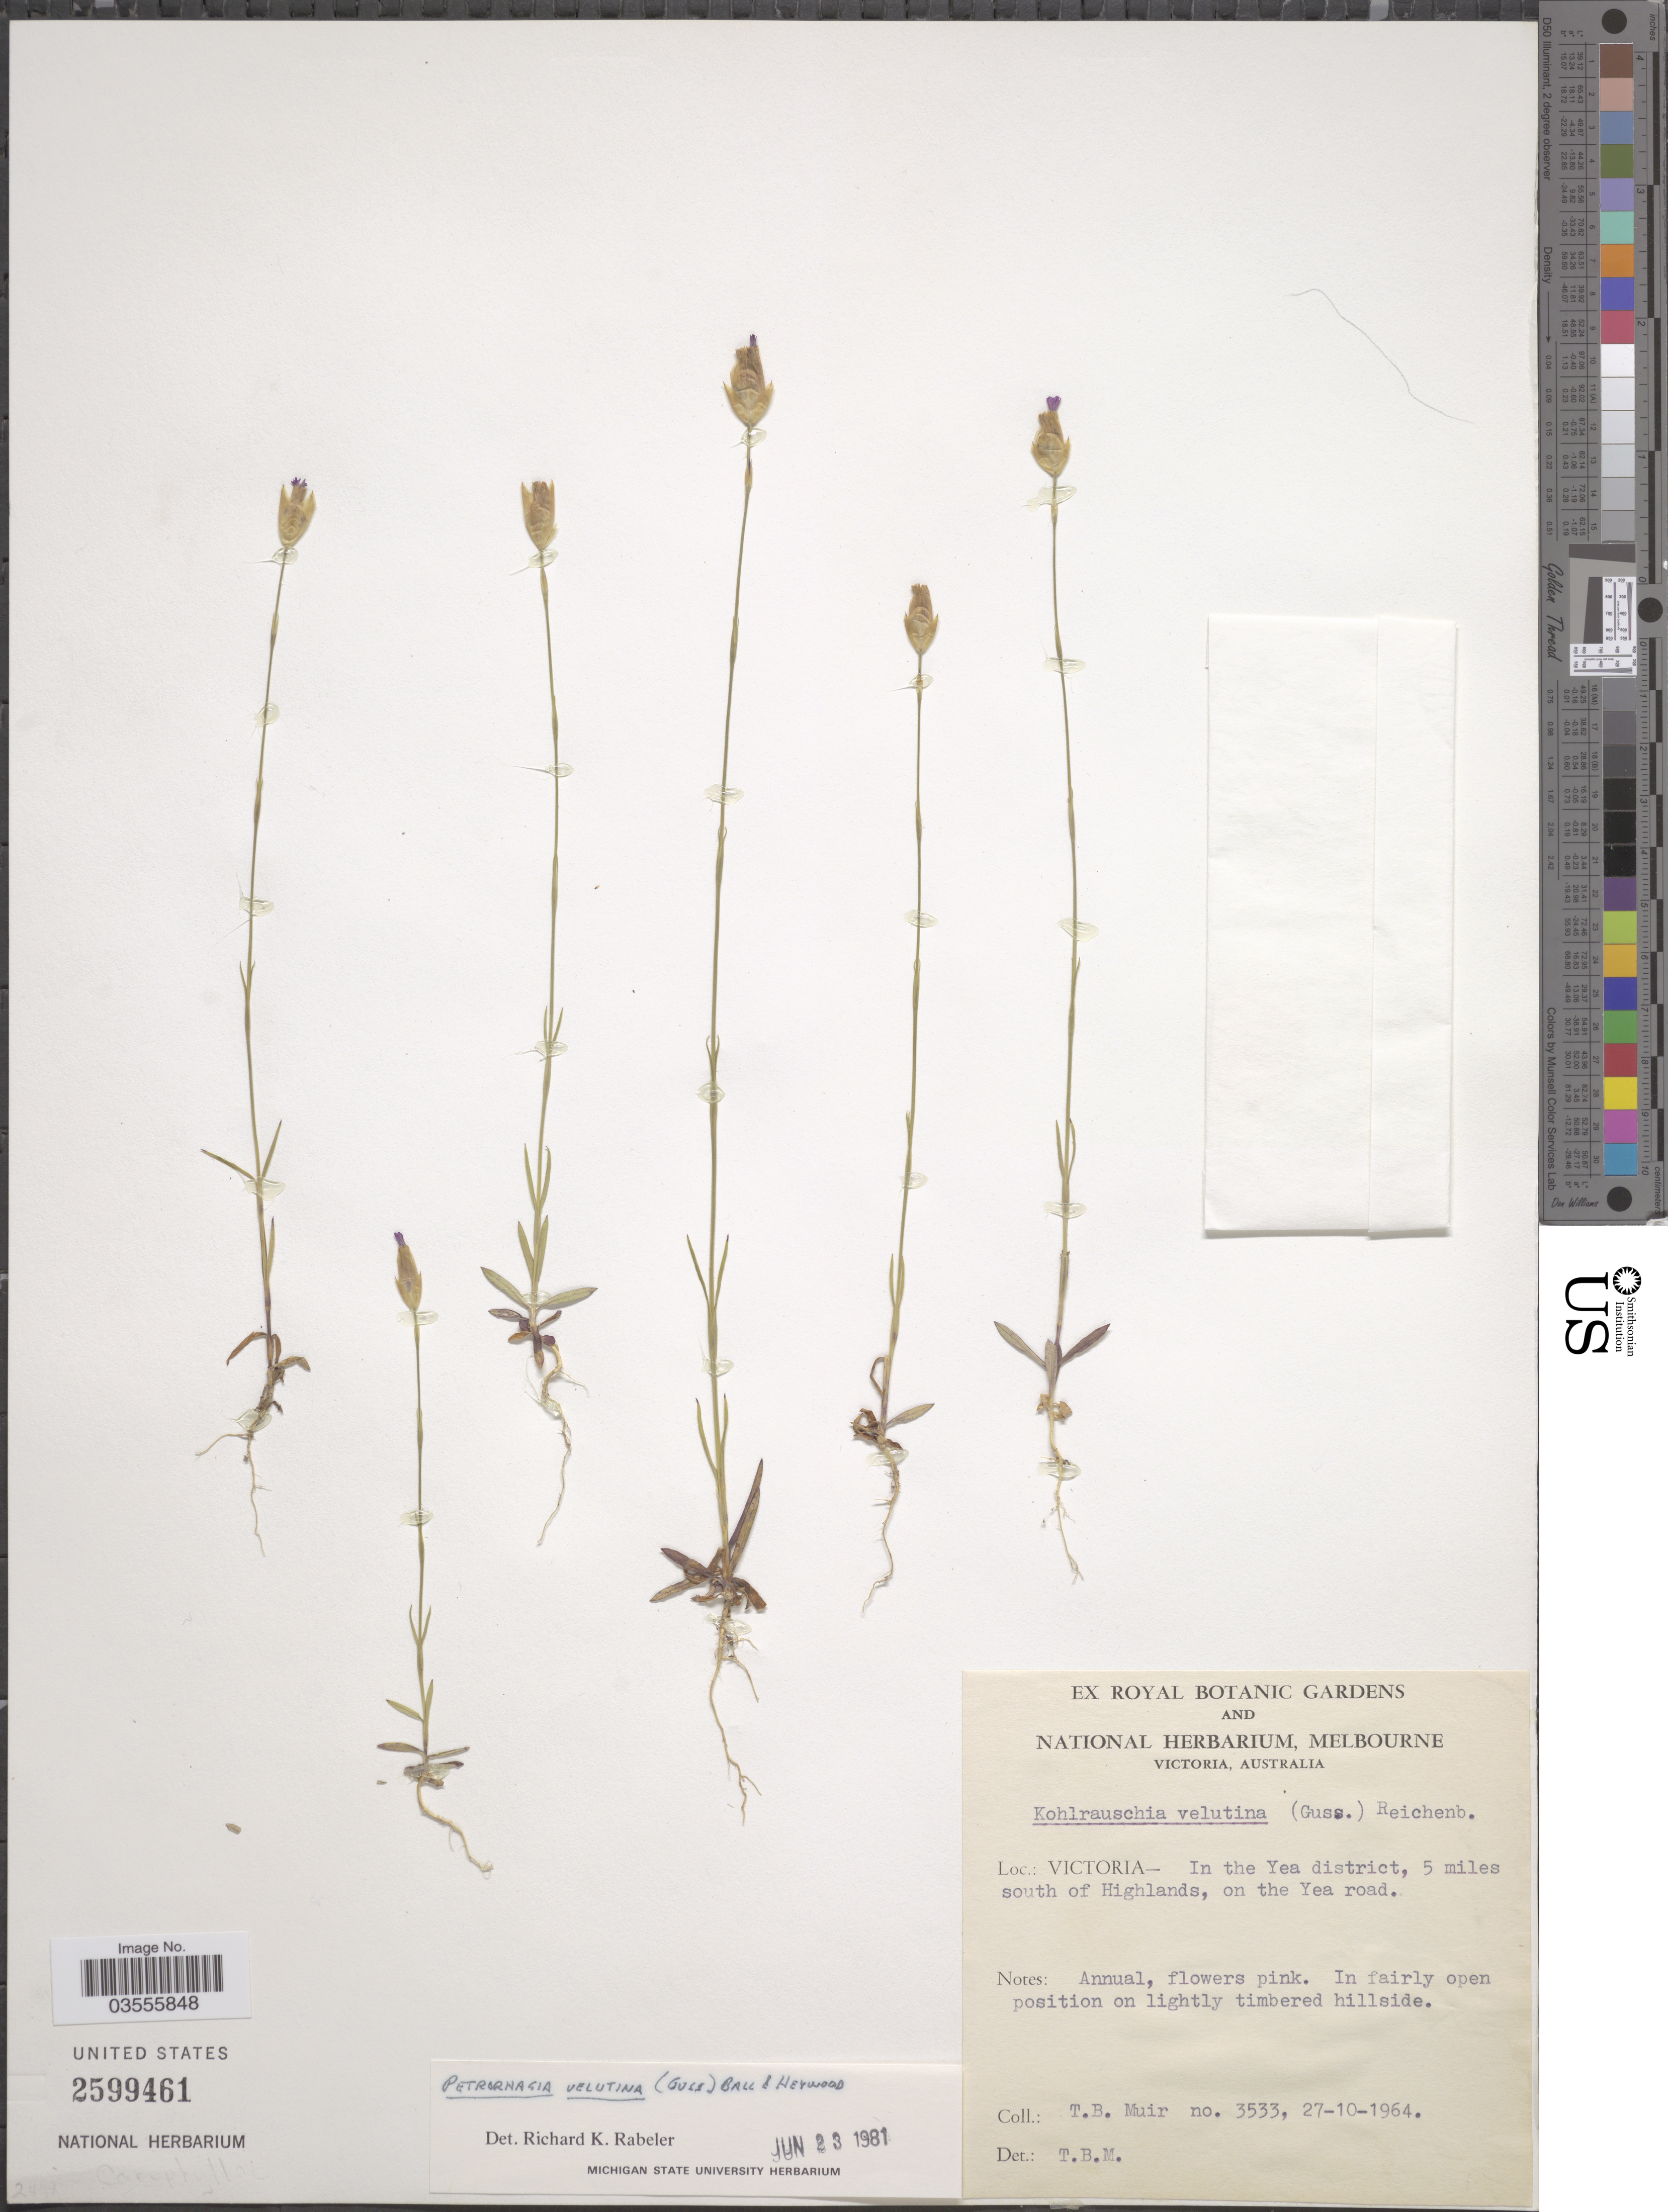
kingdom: Plantae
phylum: Tracheophyta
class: Magnoliopsida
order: Caryophyllales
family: Caryophyllaceae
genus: Petrorhagia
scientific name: Petrorhagia dubia subsp. dubia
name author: (Raf.) López & Romo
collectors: T. Muir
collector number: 3533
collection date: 1964-10-27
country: Australia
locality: Victoria- In the Yeah district, 5 miles south of Highlands, on the Yea road.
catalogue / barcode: US 2599461